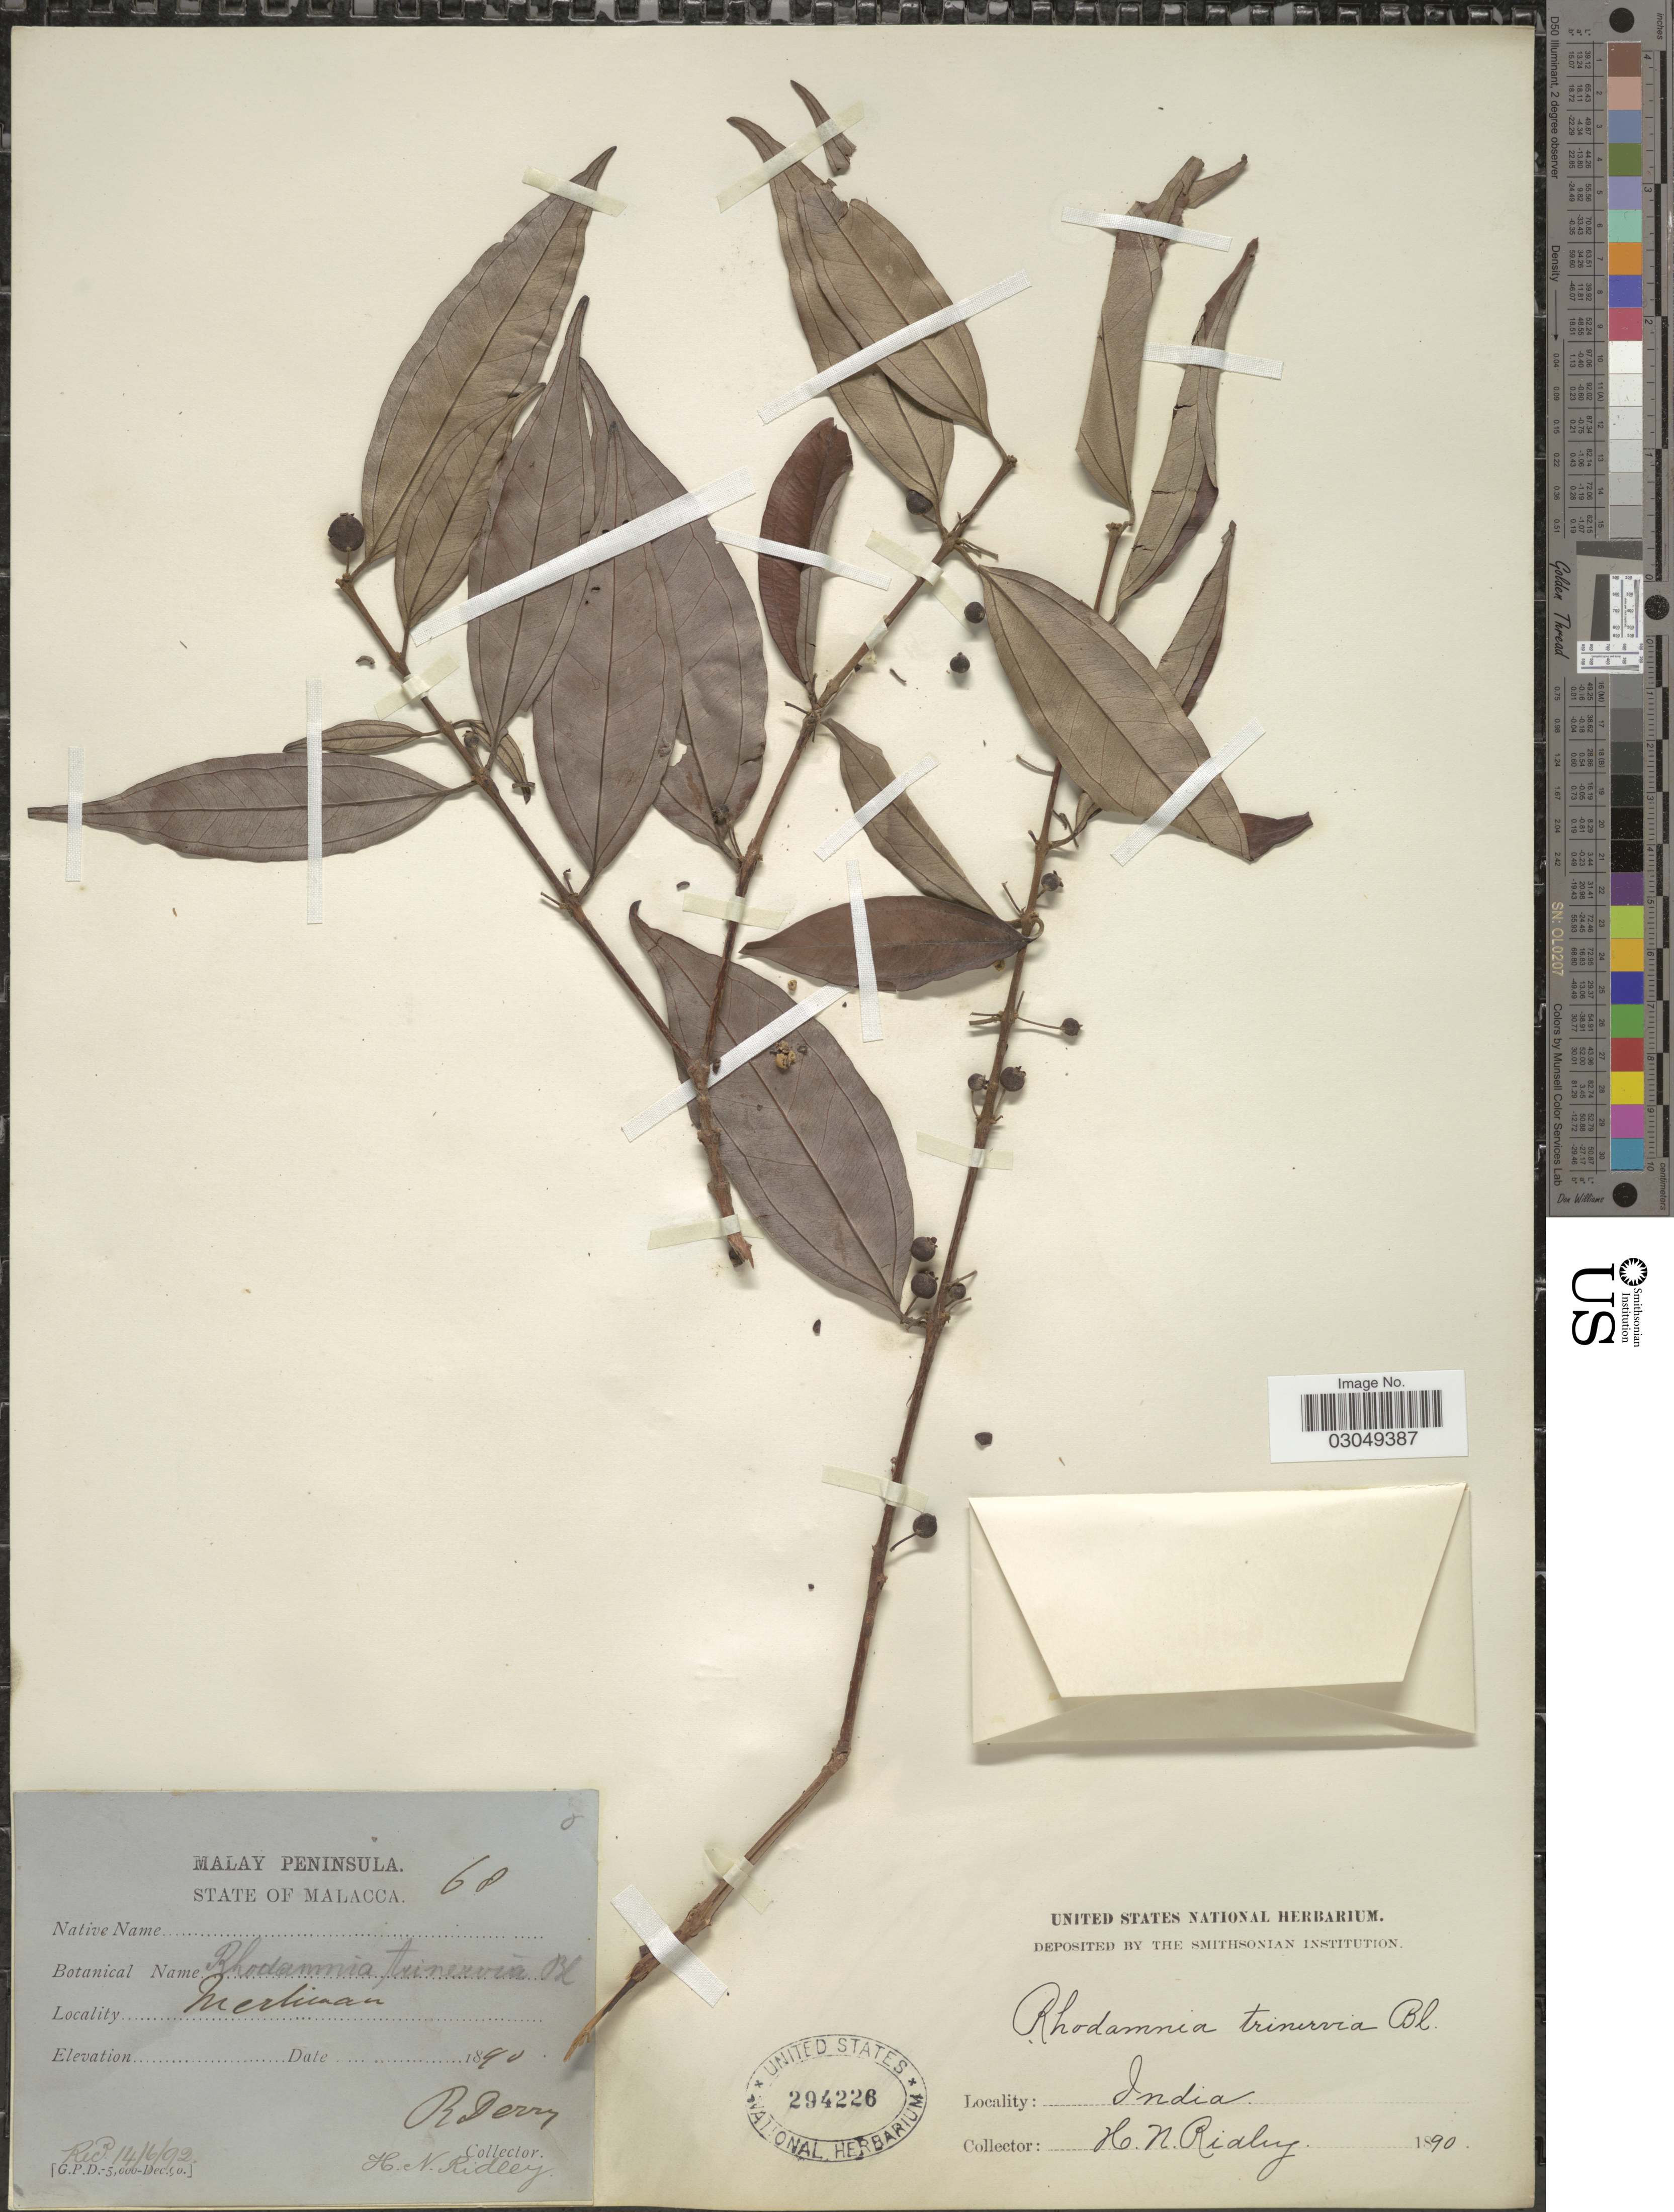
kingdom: Plantae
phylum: Tracheophyta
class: Magnoliopsida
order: Myrtales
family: Myrtaceae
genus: Rhodamnia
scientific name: Rhodamnia trinervia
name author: Reinw. ex Blume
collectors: H. N. Ridley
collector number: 68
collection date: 1890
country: Malaysia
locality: Malay Peninsula. State of Malacca. Merlimau.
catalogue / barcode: US 294226